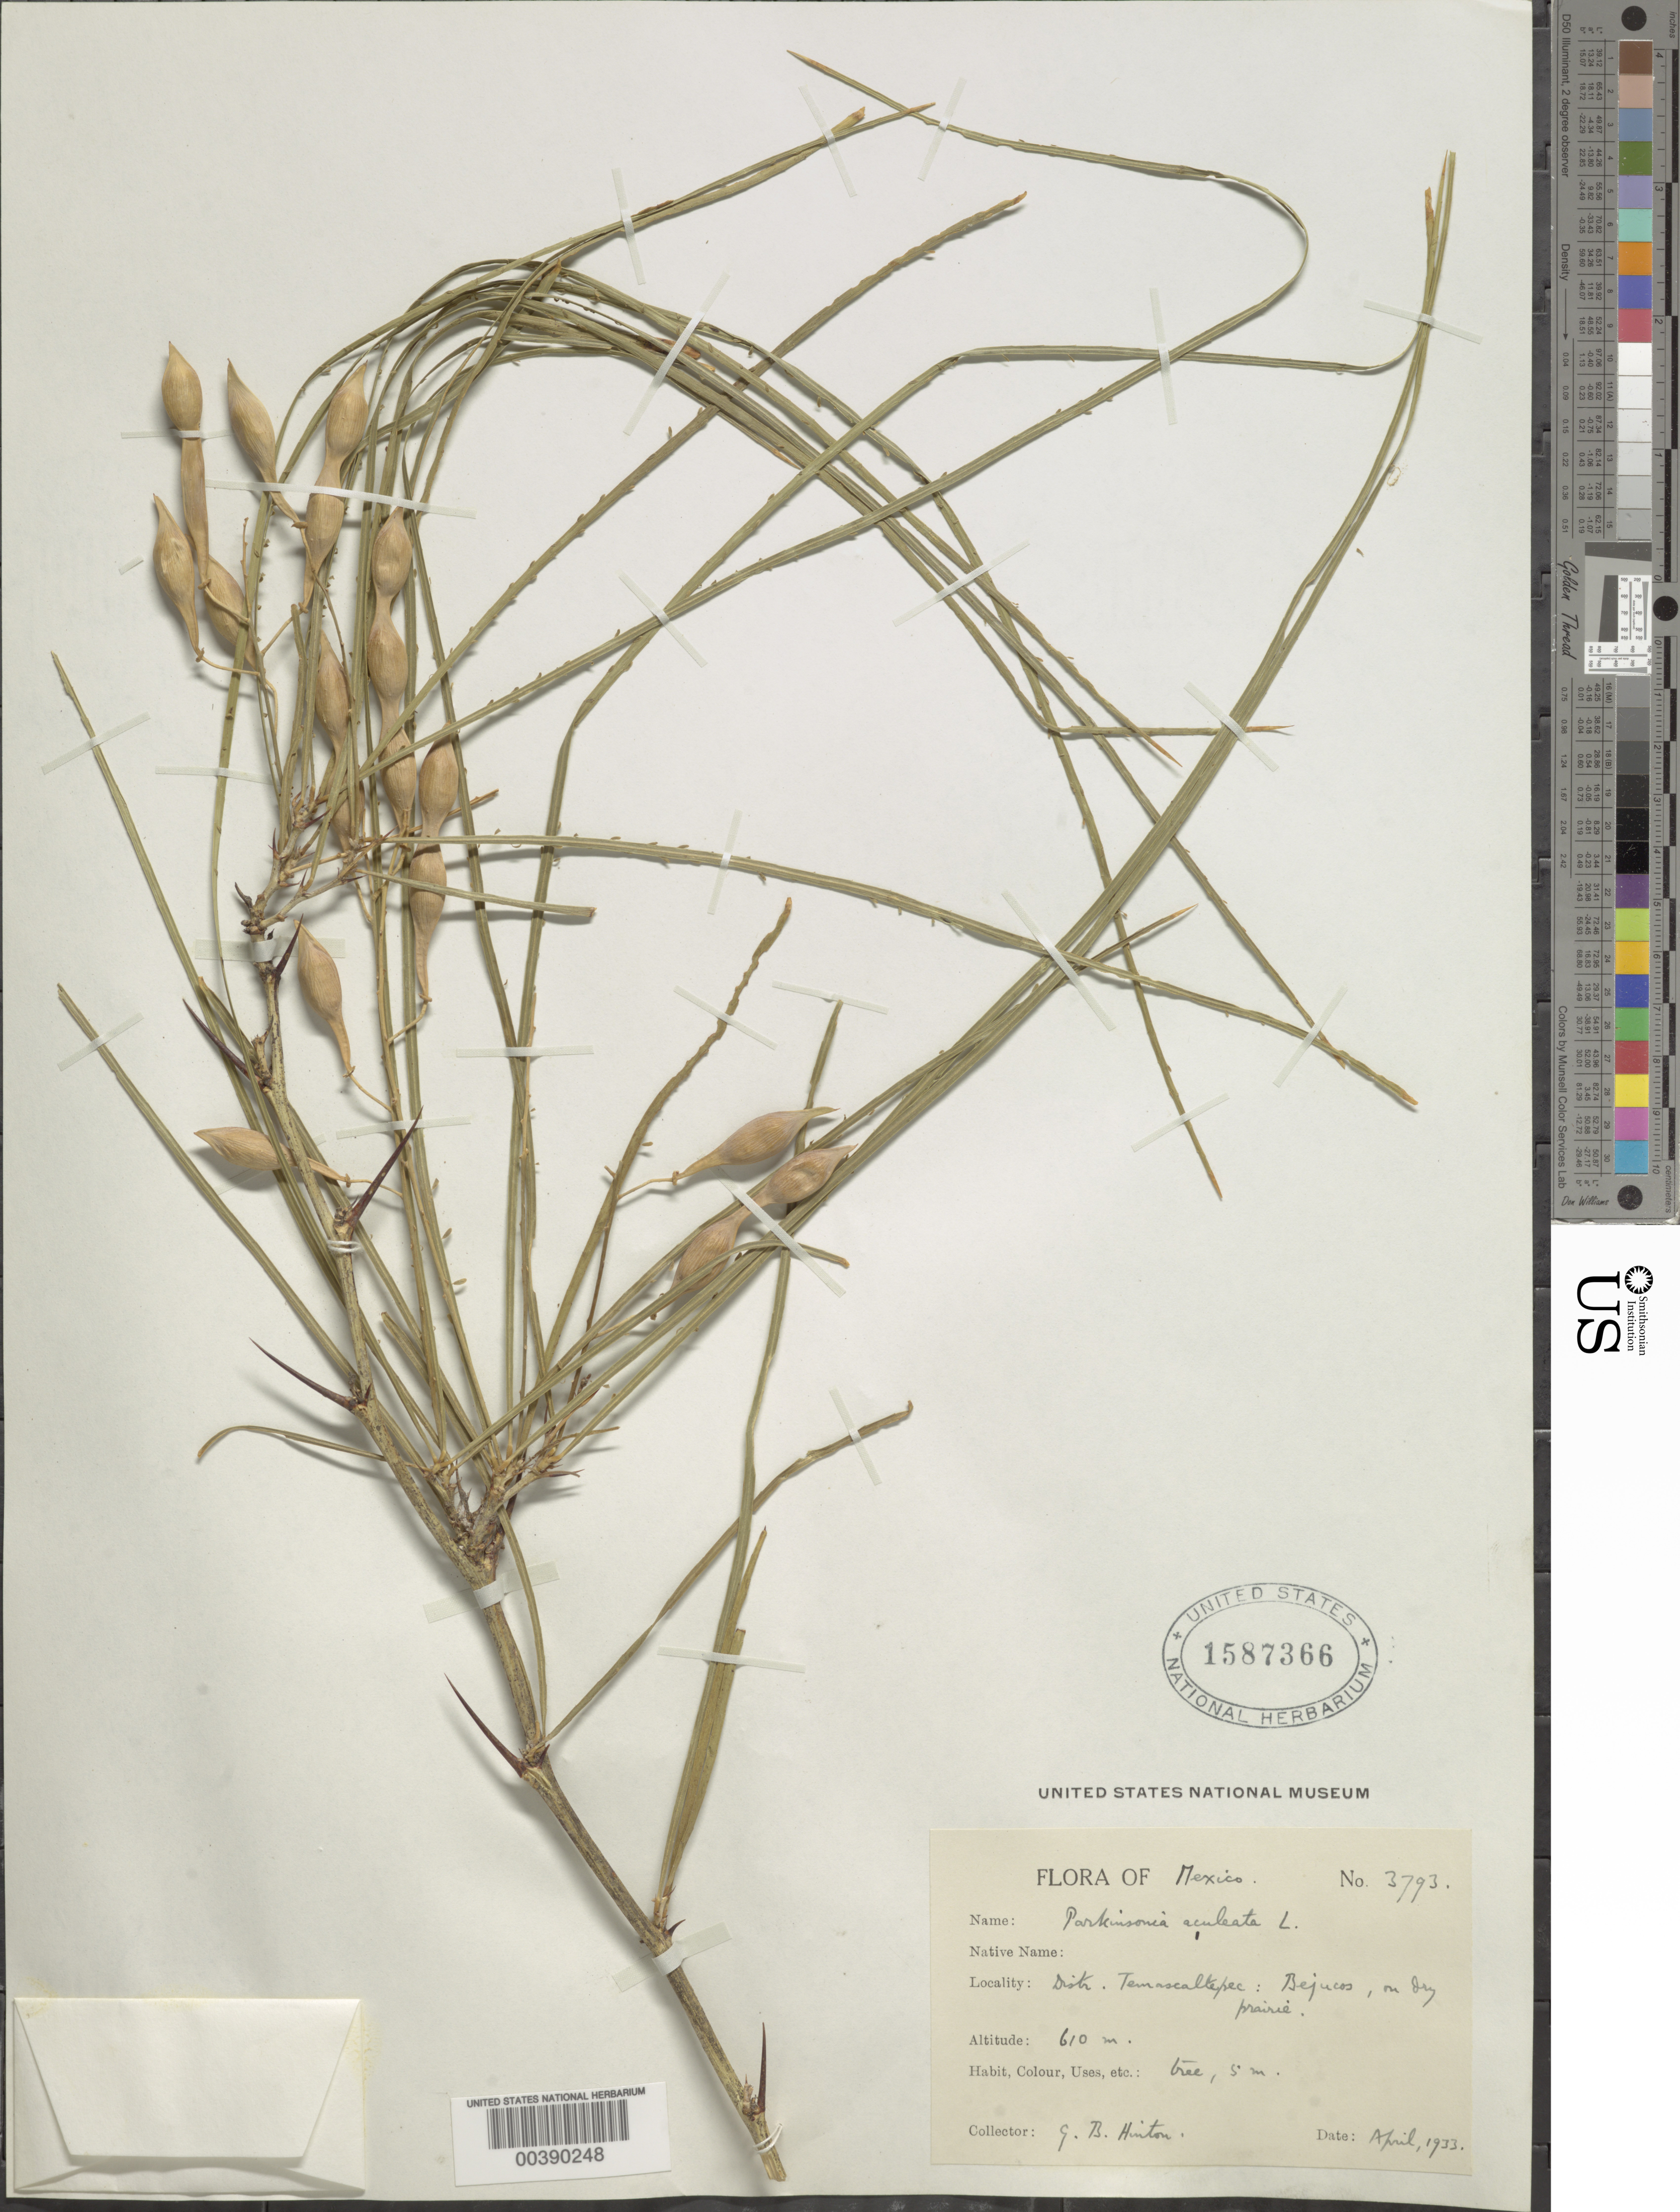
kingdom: Plantae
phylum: Tracheophyta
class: Magnoliopsida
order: Fabales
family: Fabaceae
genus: Parkinsonia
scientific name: Parkinsonia aculeata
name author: L.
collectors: G. B. Hinton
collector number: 3793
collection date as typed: Apr 1933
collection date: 1933-04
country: Mexico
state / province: México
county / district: Temascaltepec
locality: Bejucos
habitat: On dry prairie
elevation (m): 610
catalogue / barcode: US 1587366